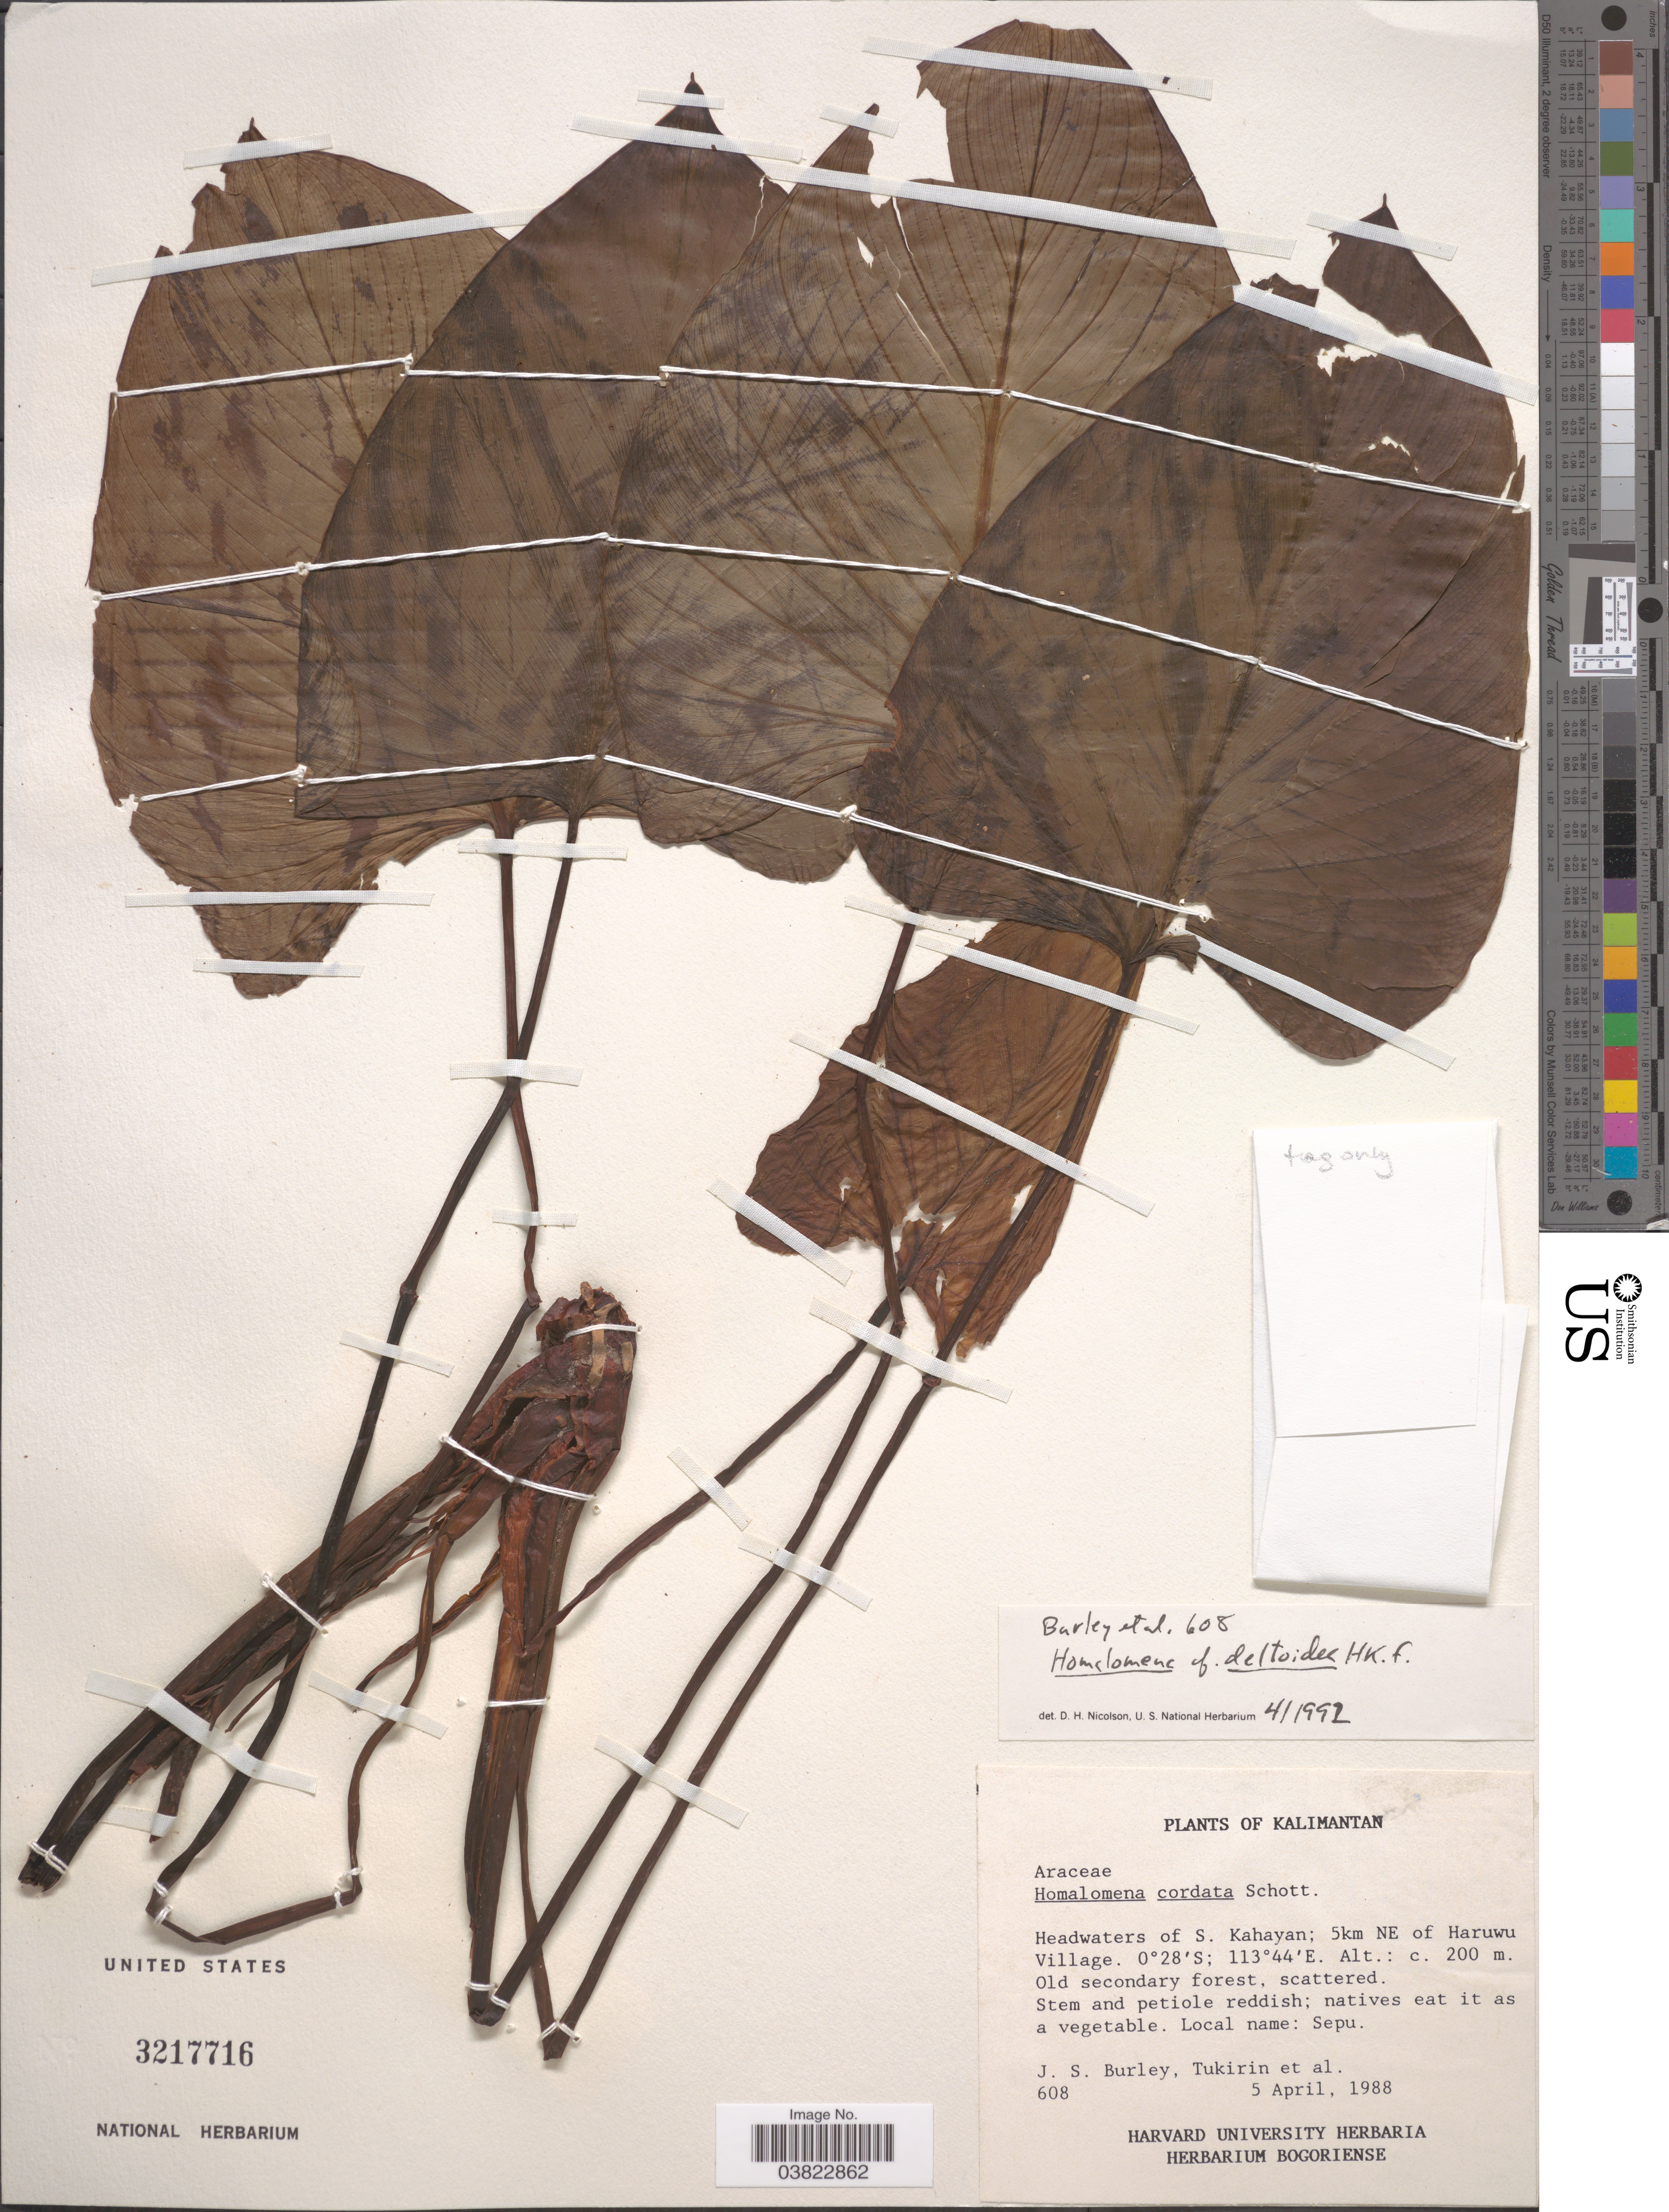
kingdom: Plantae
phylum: Tracheophyta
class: Liliopsida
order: Alismatales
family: Araceae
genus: Homalomena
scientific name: Homalomena deltoidea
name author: Hook. f.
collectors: J. S. Burley, -. Tukirin & et al.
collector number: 608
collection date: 1988-04-05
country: Indonesia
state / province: Kalimantan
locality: Headwaters of S. Kahayan; 5km NE of Haruwu Village.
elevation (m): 200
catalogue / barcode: US 3217716